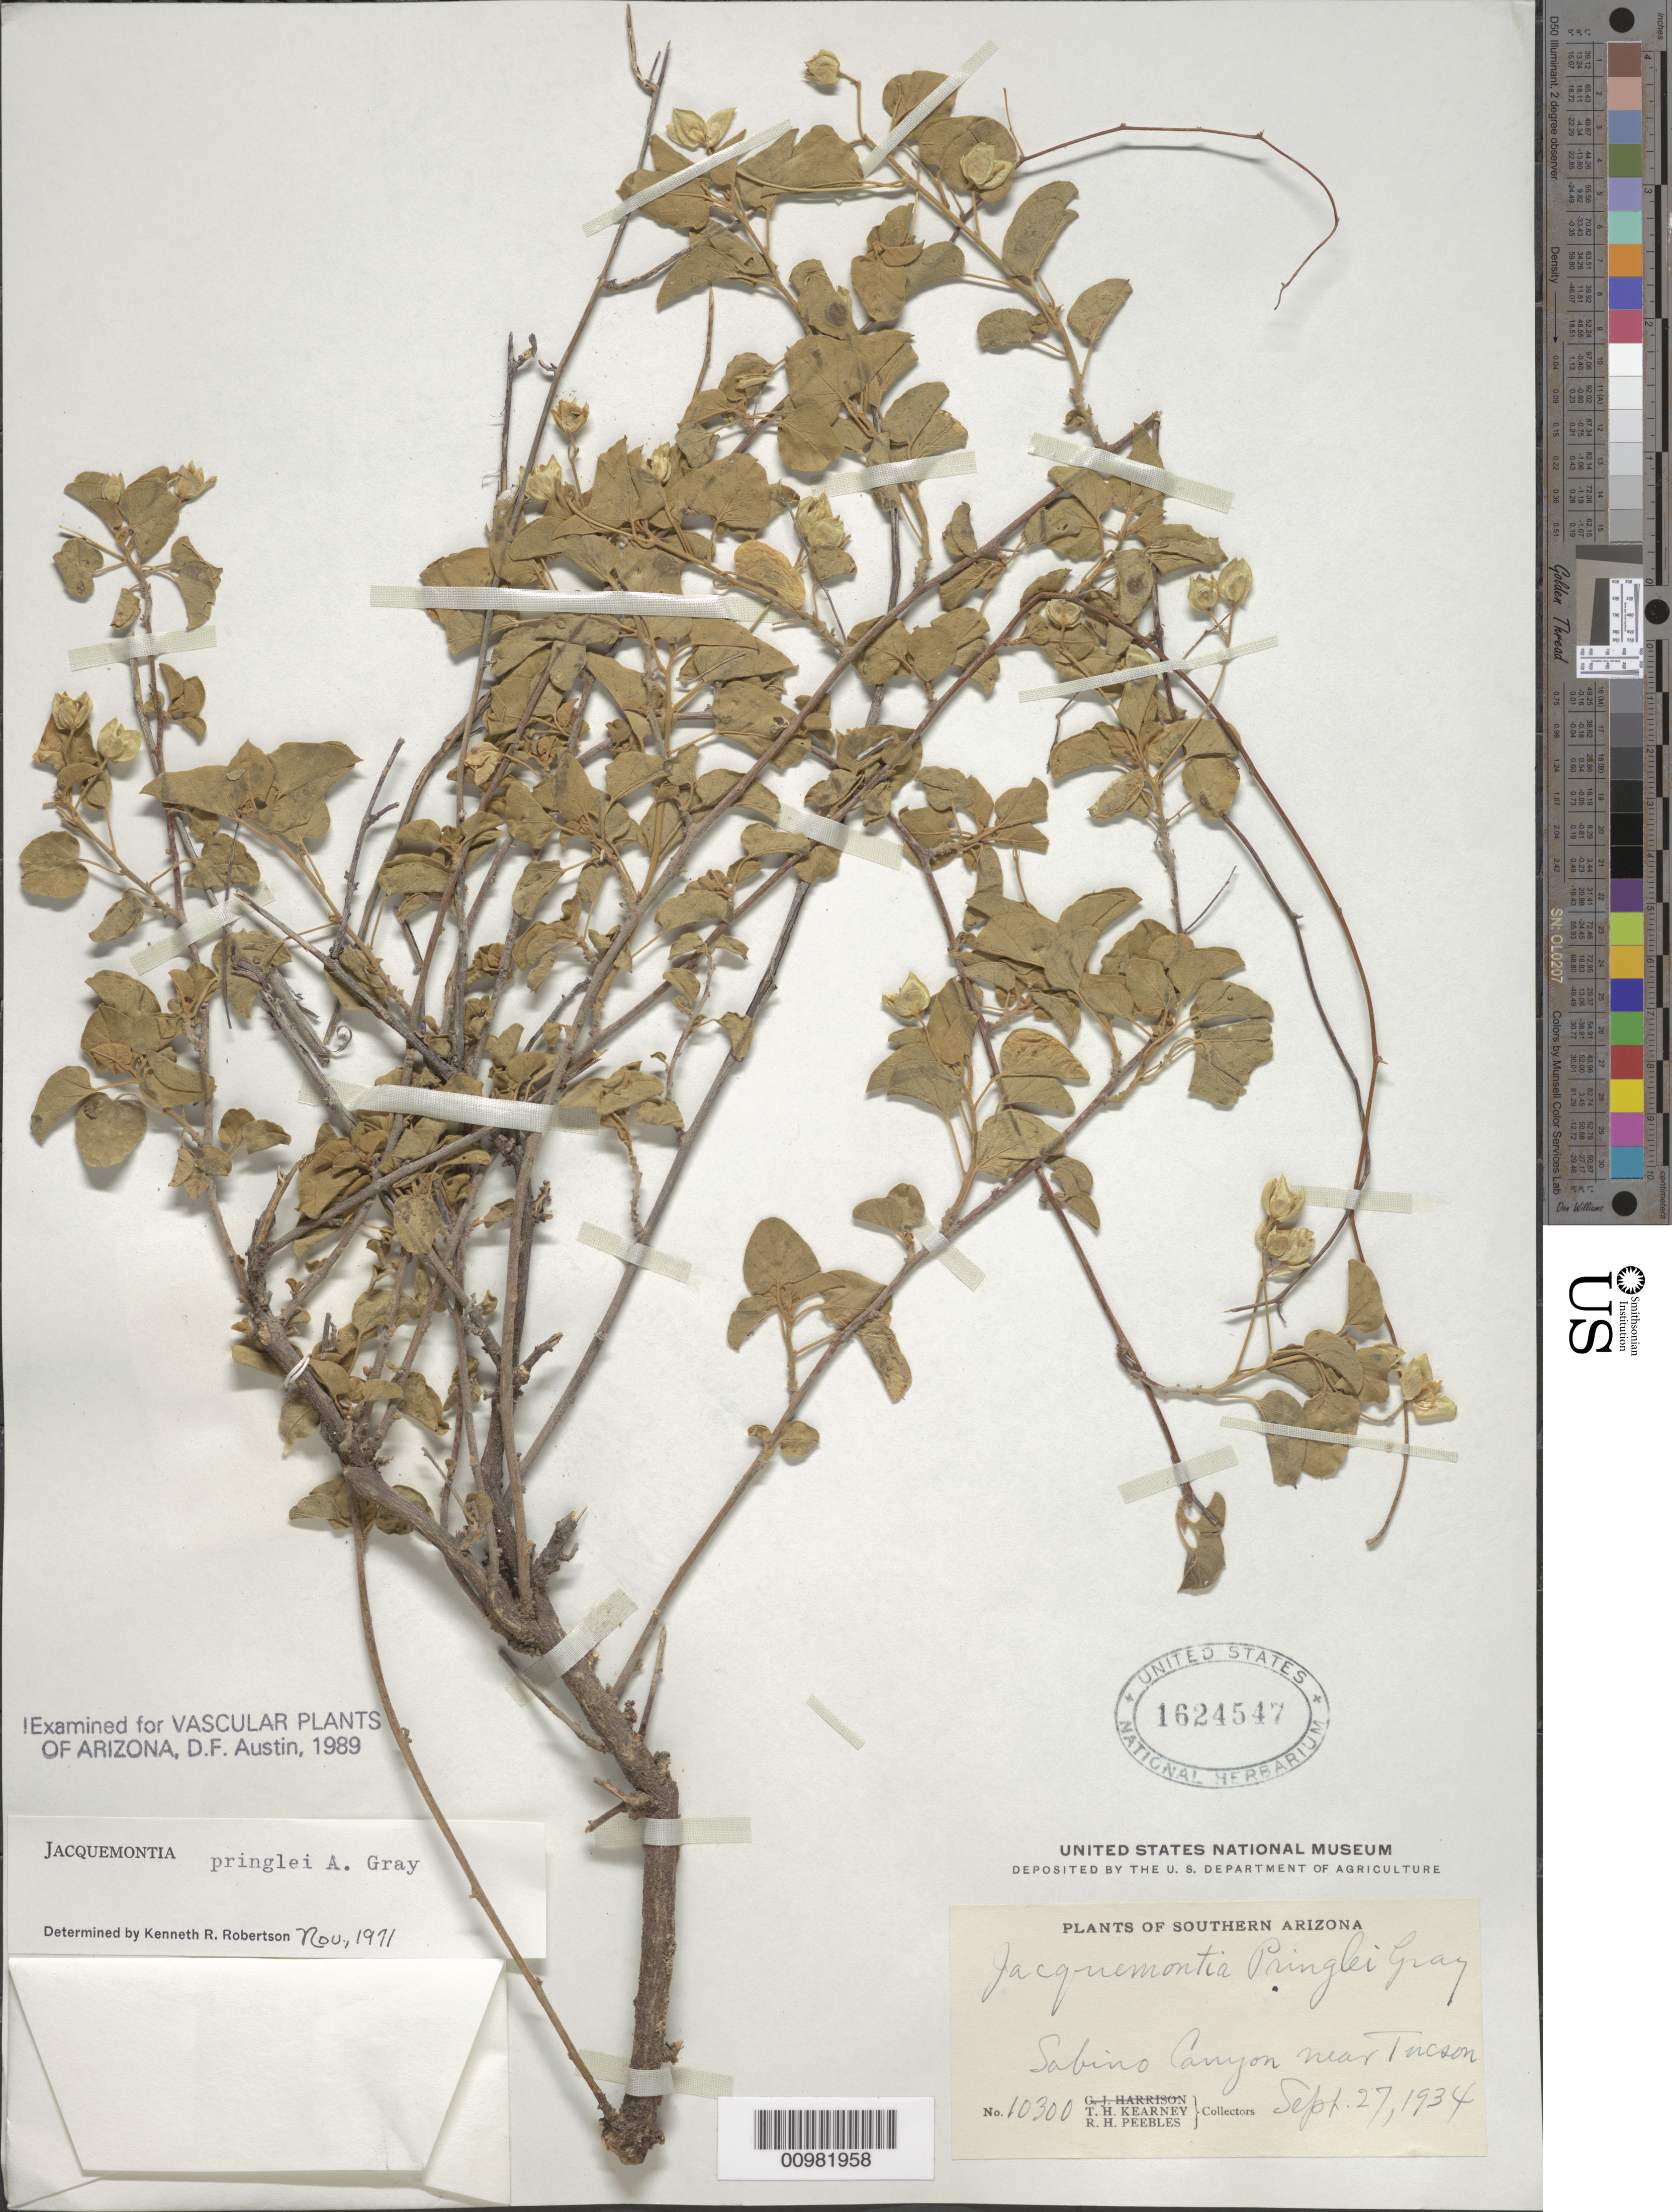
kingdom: Plantae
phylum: Tracheophyta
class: Magnoliopsida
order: Solanales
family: Convolvulaceae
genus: Jacquemontia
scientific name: Jacquemontia pringlei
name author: A. Gray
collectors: T. H. Kearney & R. H. Peebles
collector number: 10300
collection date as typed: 27 Sep 1934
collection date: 1934-09-27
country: United States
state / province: Arizona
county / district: Pima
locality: Sabino Canyon near Tucson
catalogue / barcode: US 1624547